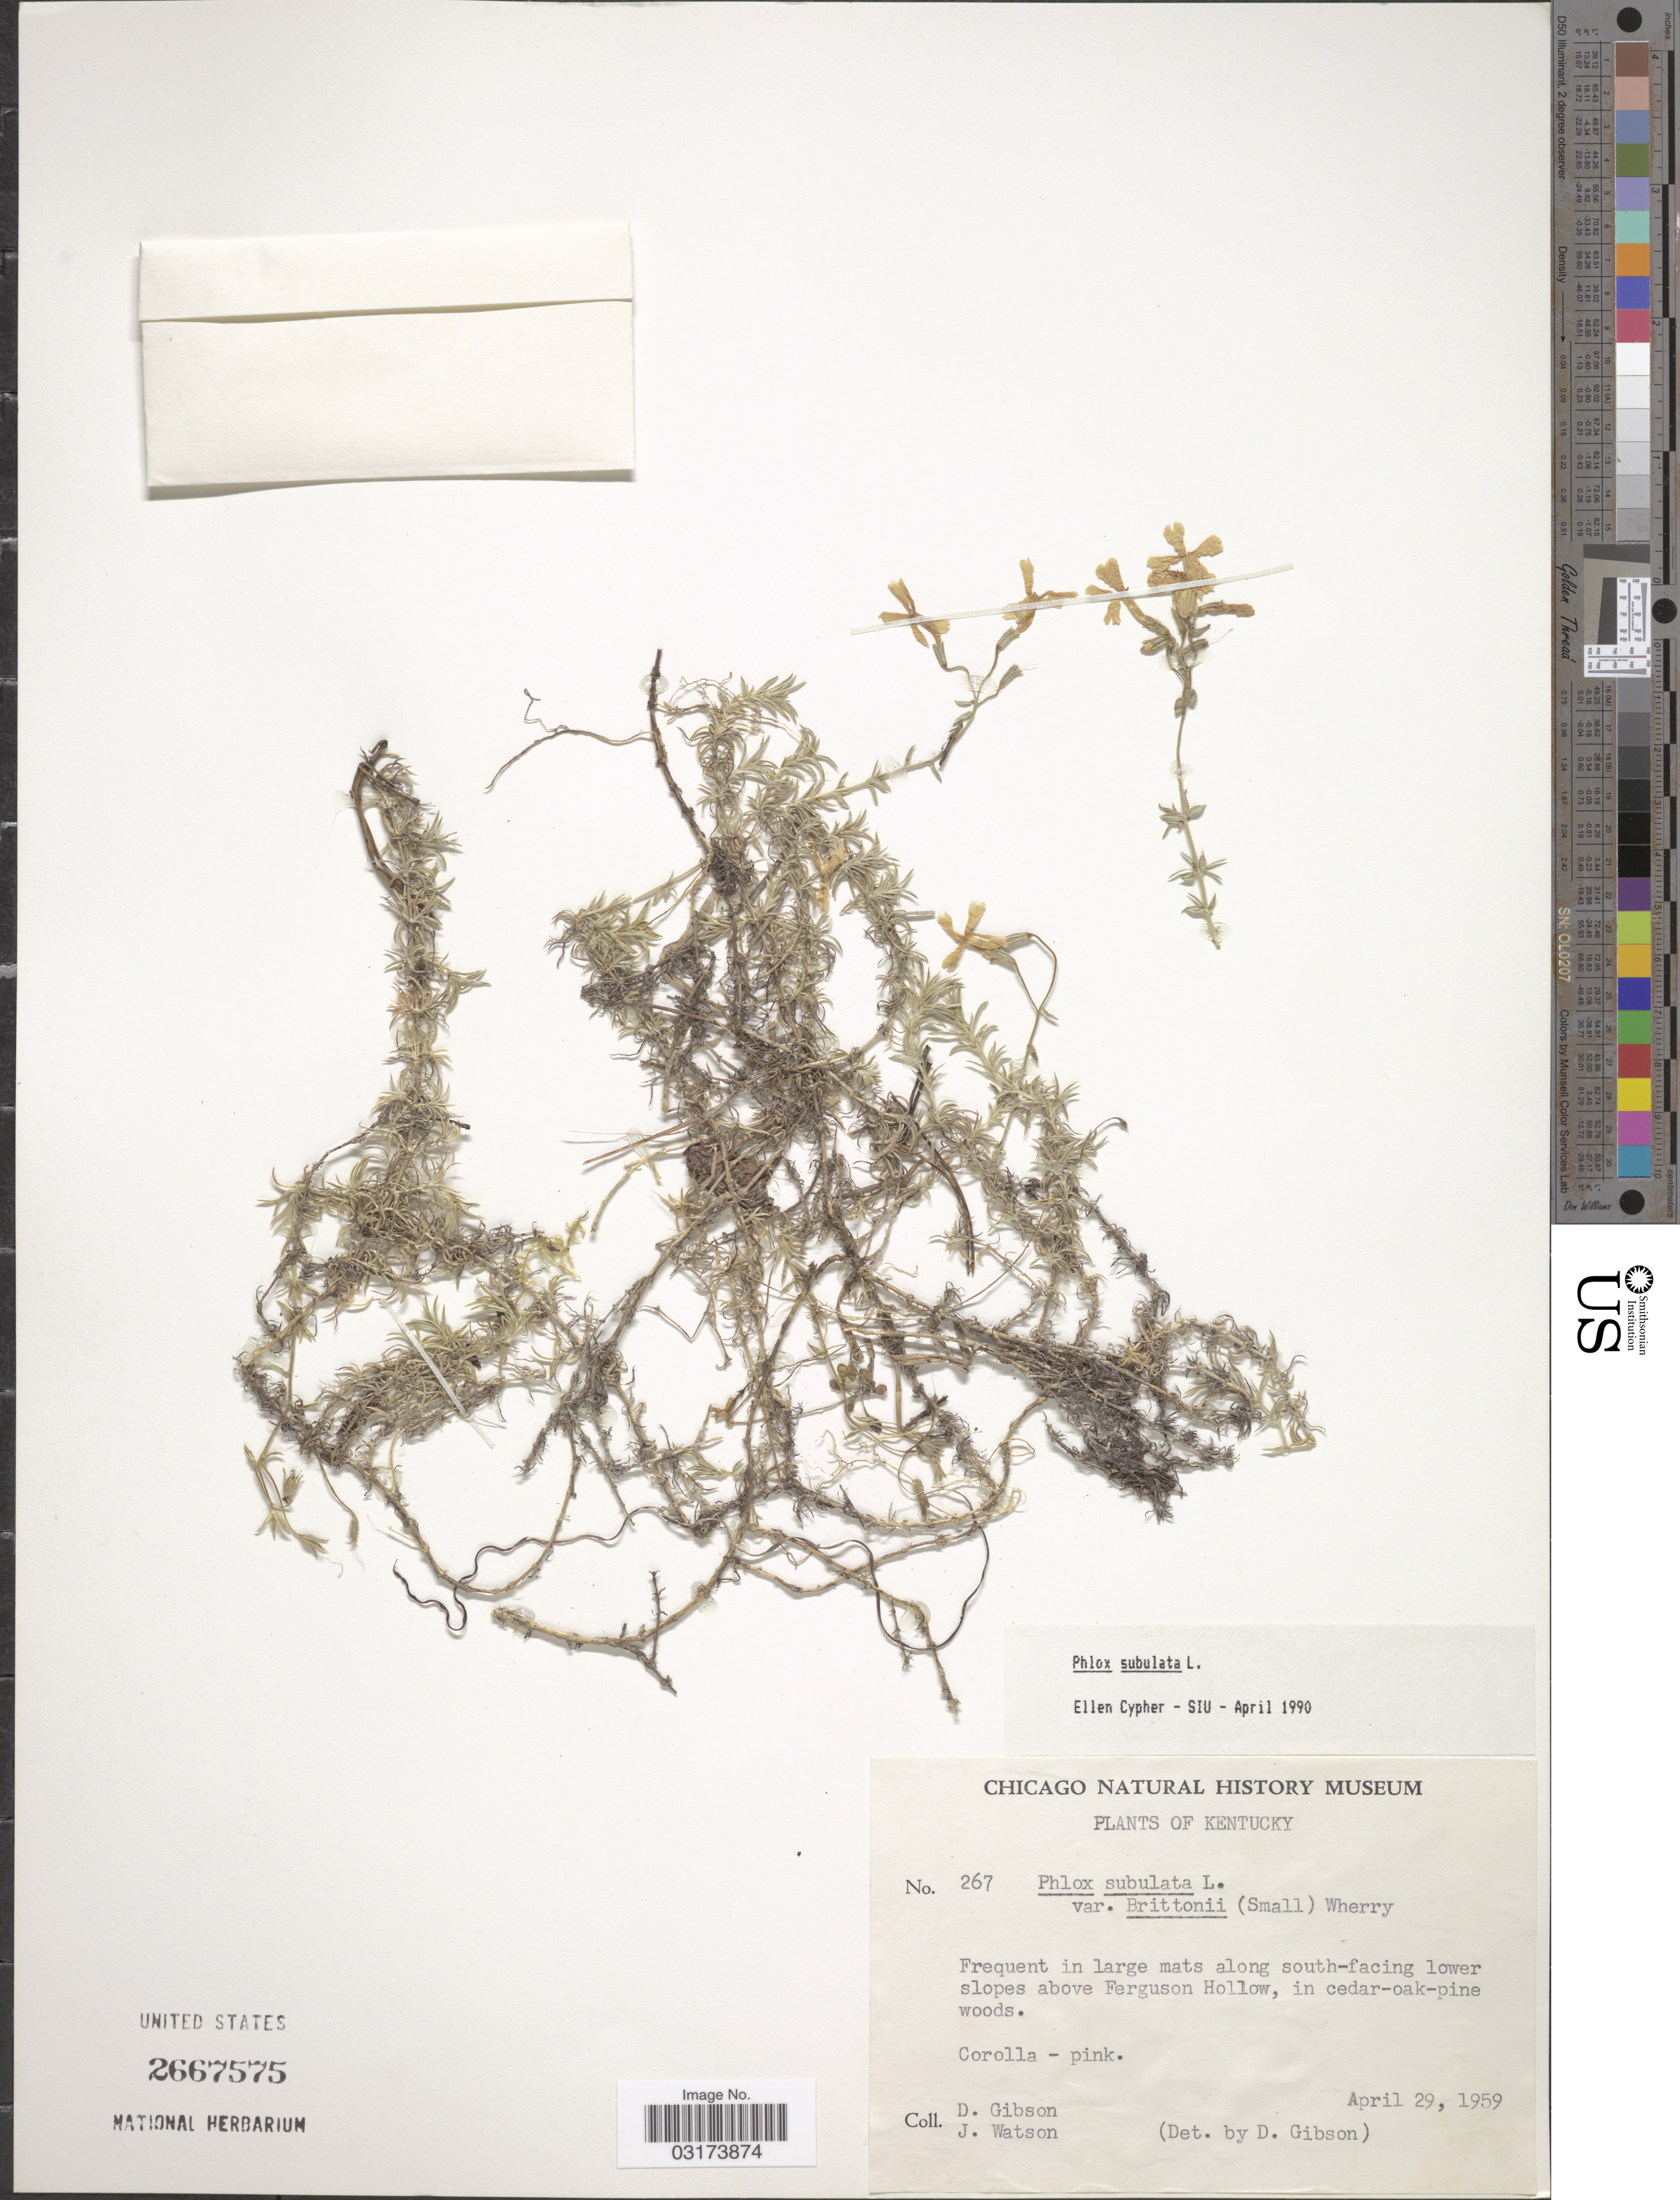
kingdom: Plantae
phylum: Tracheophyta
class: Magnoliopsida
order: Ericales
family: Polemoniaceae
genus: Phlox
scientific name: Phlox subulata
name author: L.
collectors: D. Gibson & J. Watson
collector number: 267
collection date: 1959-04-29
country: United States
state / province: Kentucky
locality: Along south-facing lower slopes above Ferguson Hollow.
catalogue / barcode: US 2667575